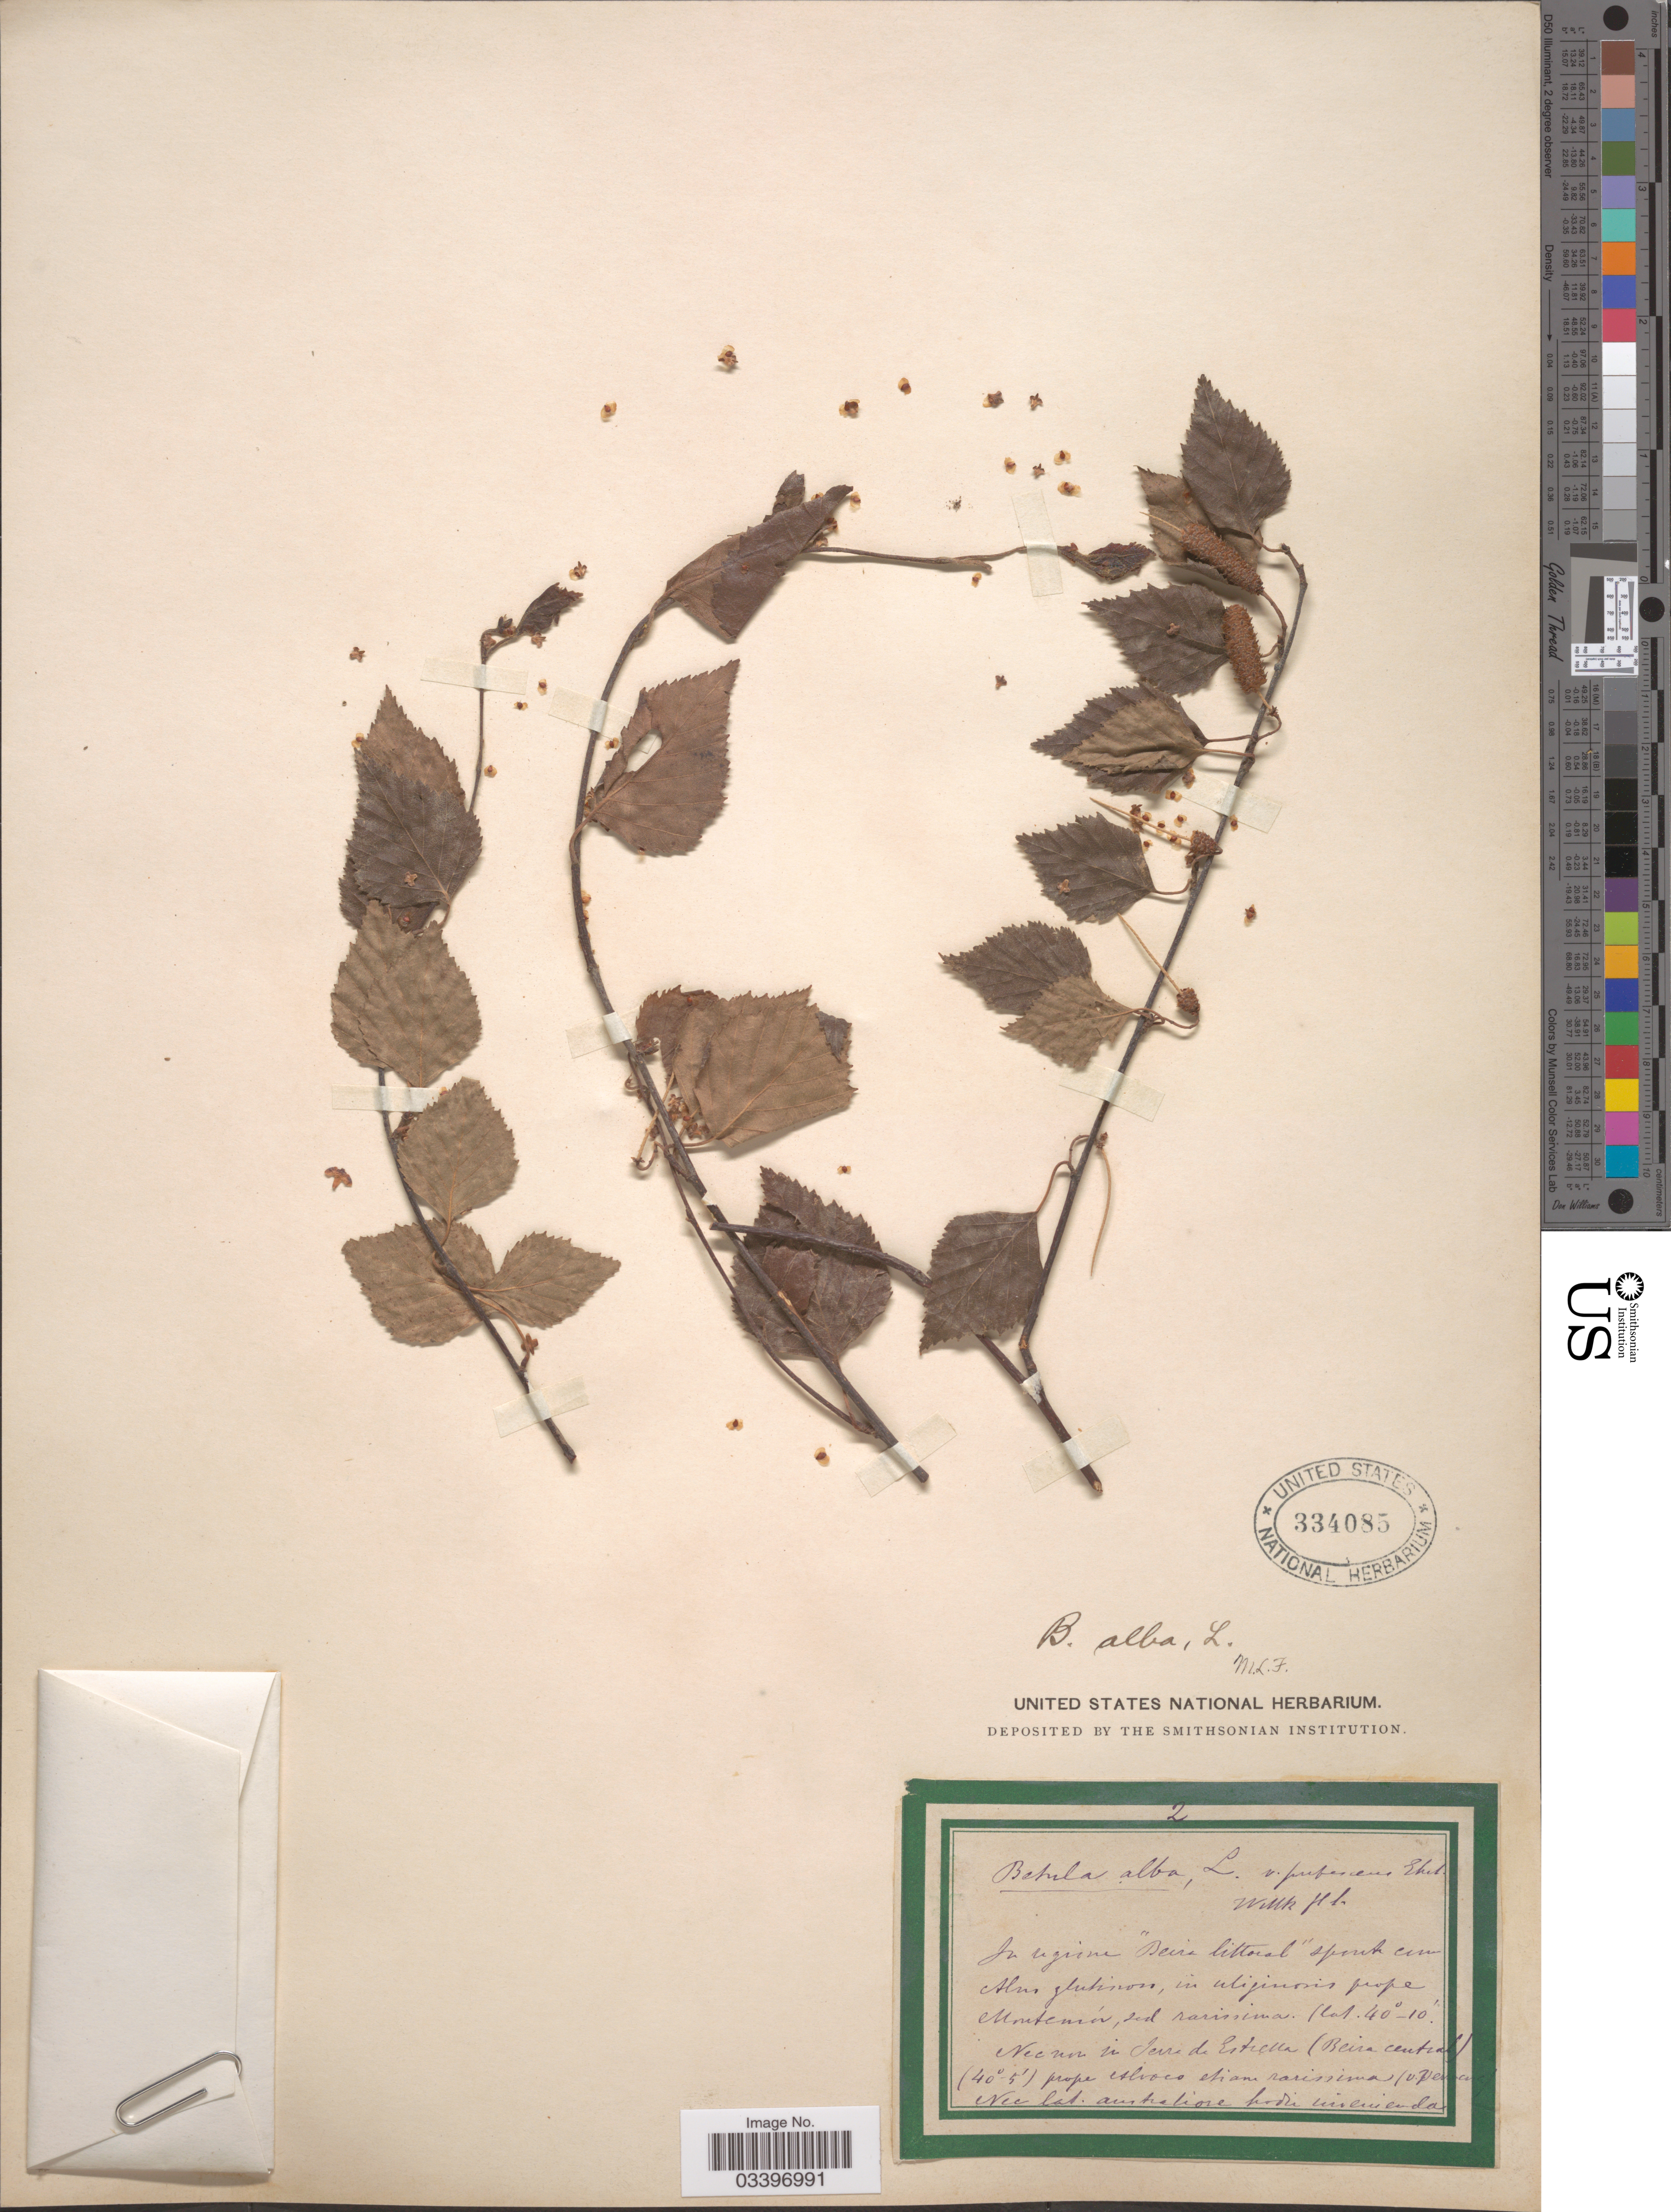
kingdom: Plantae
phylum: Tracheophyta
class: Magnoliopsida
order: Fagales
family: Betulaceae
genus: Betula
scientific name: Betula alba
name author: L.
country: Portugal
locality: In regione "Beira littoral" speute um Alus glutinon, in uliginosis prope Montemér, sed rarissima. Necun in Jerre de Estrella (Beira central) (40°-5') prope Alvoco etiam rarissima (v. Verrana) Nec lat. australiose padi unemenda. [interpreted]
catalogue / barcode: US 334085